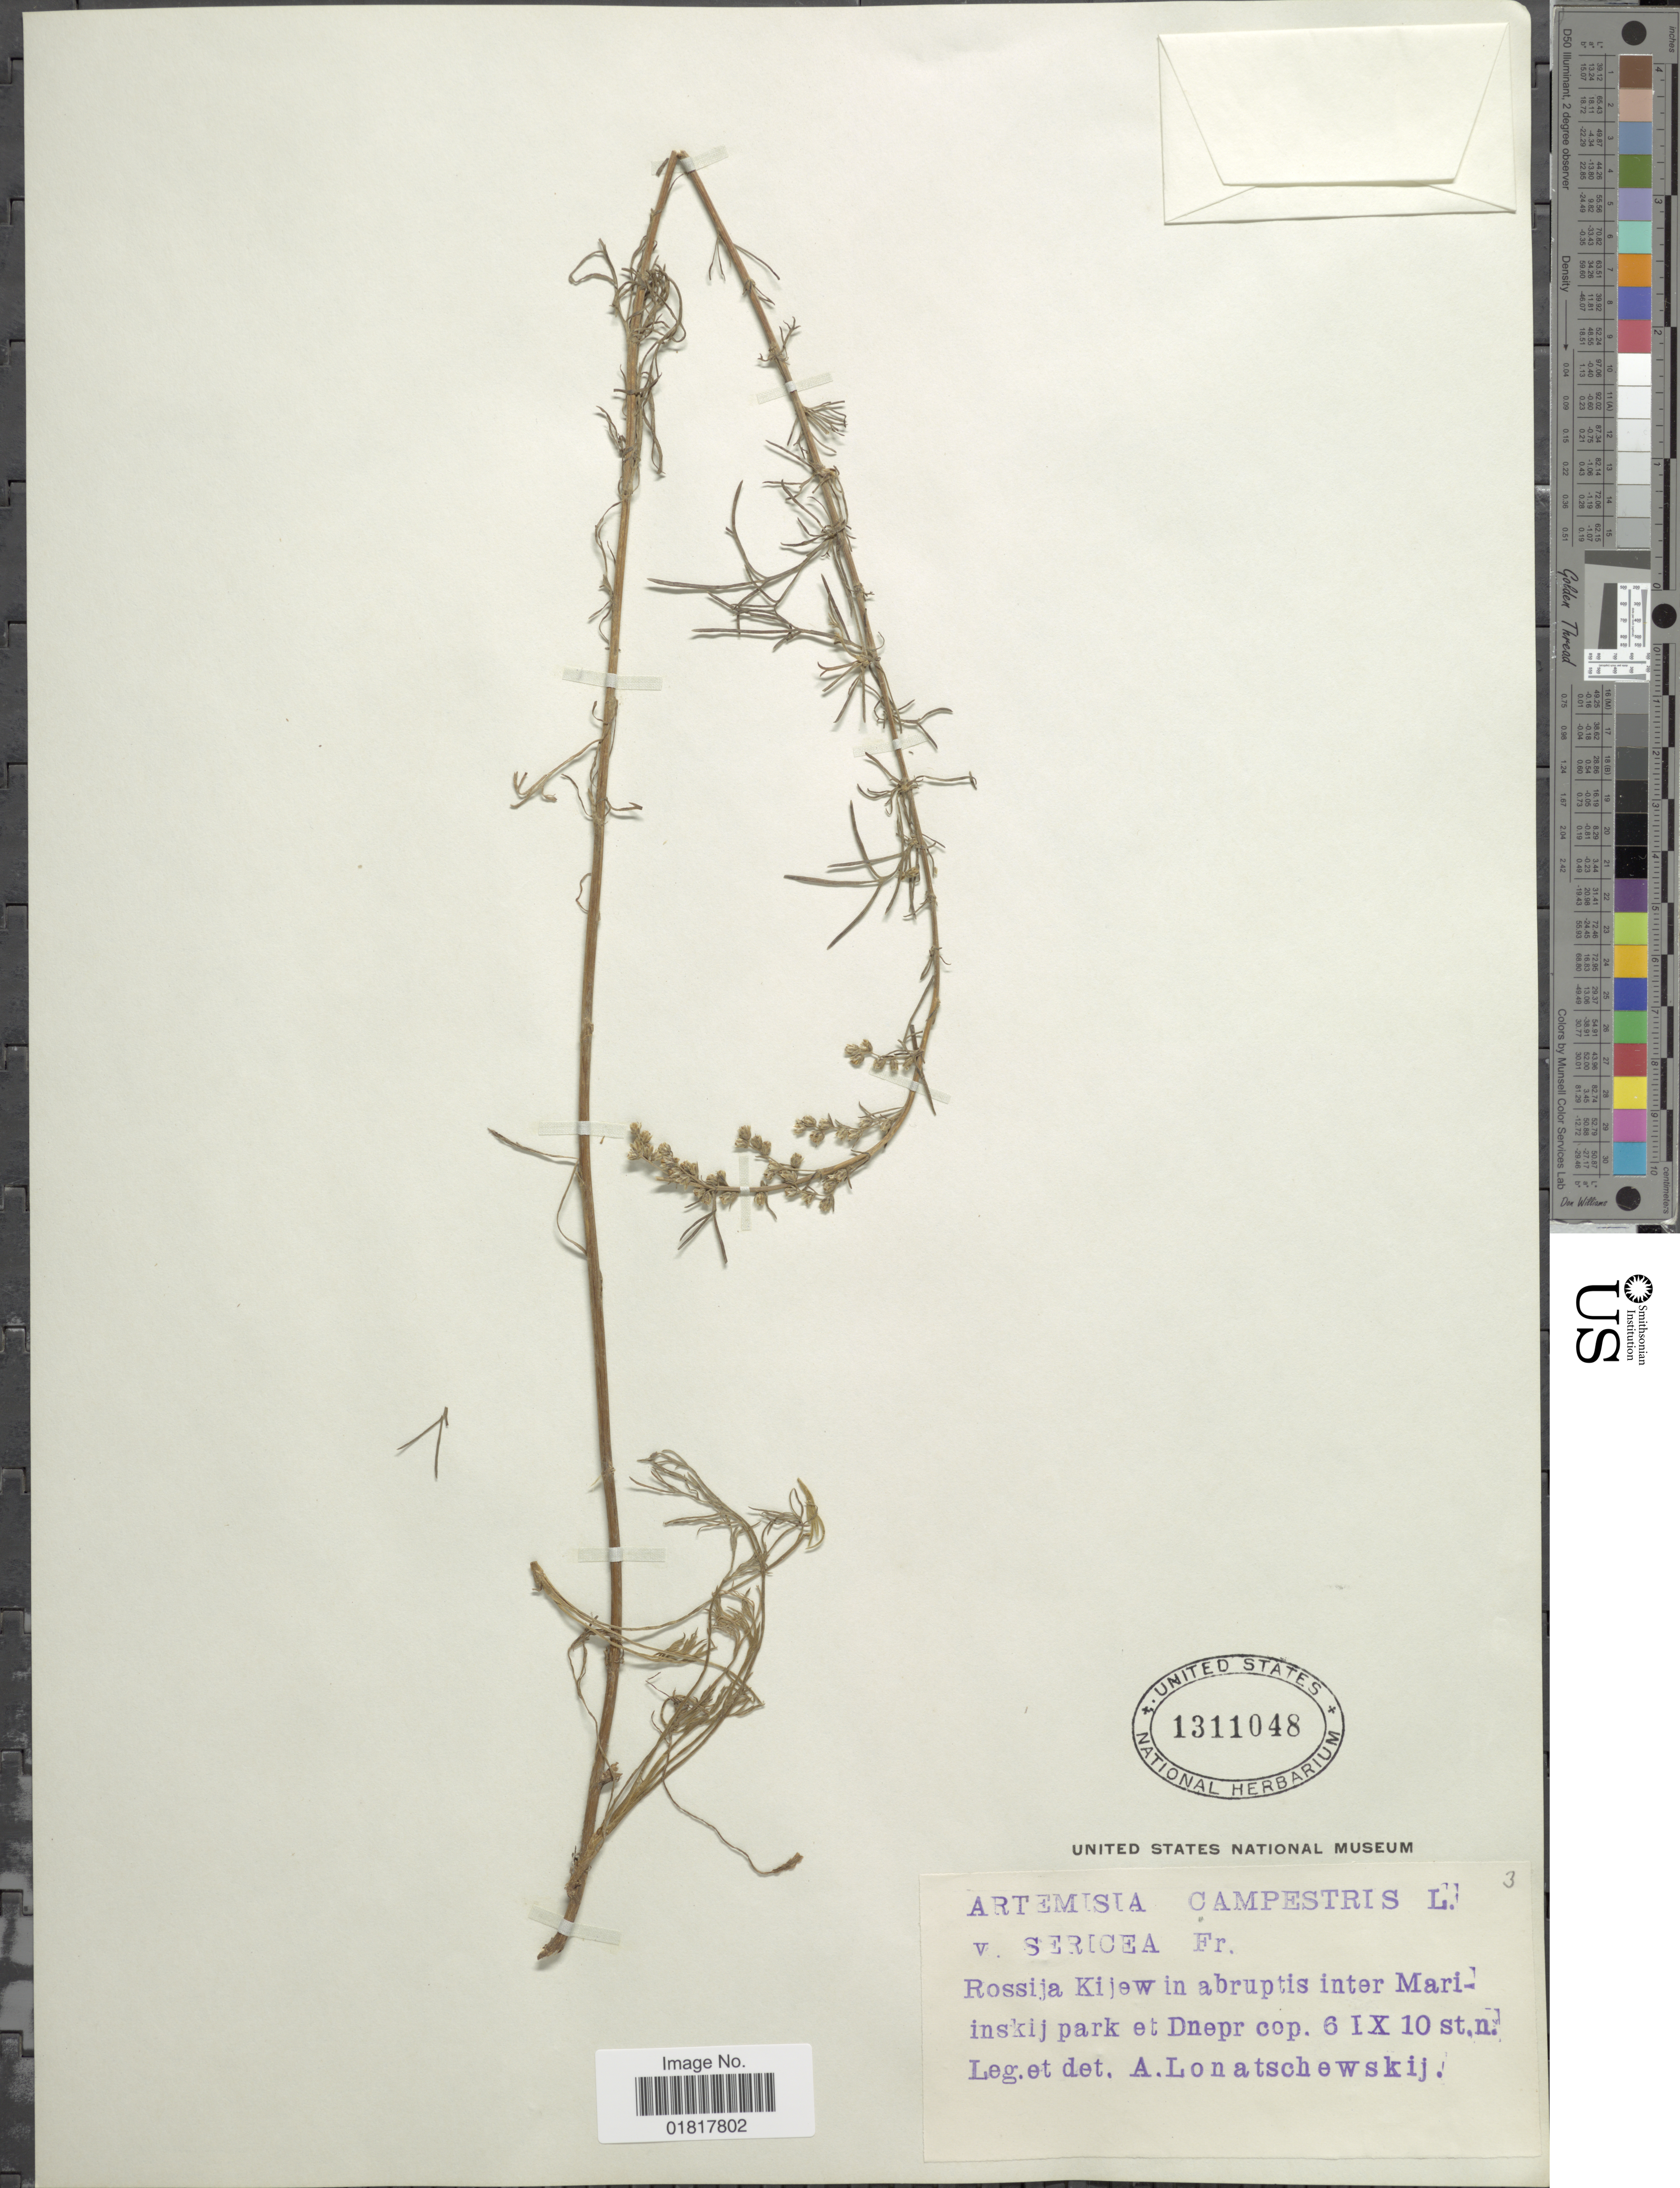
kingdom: Plantae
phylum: Tracheophyta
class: Magnoliopsida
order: Asterales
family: Asteraceae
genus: Artemisia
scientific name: Artemisia campestris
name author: L.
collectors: A. Lonatschewskij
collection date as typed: Transcribed d/m/y: 6/9/10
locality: Rossaija Kijew in abruptis inter Marinskij park et Dnepr cep.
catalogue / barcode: US 1311048